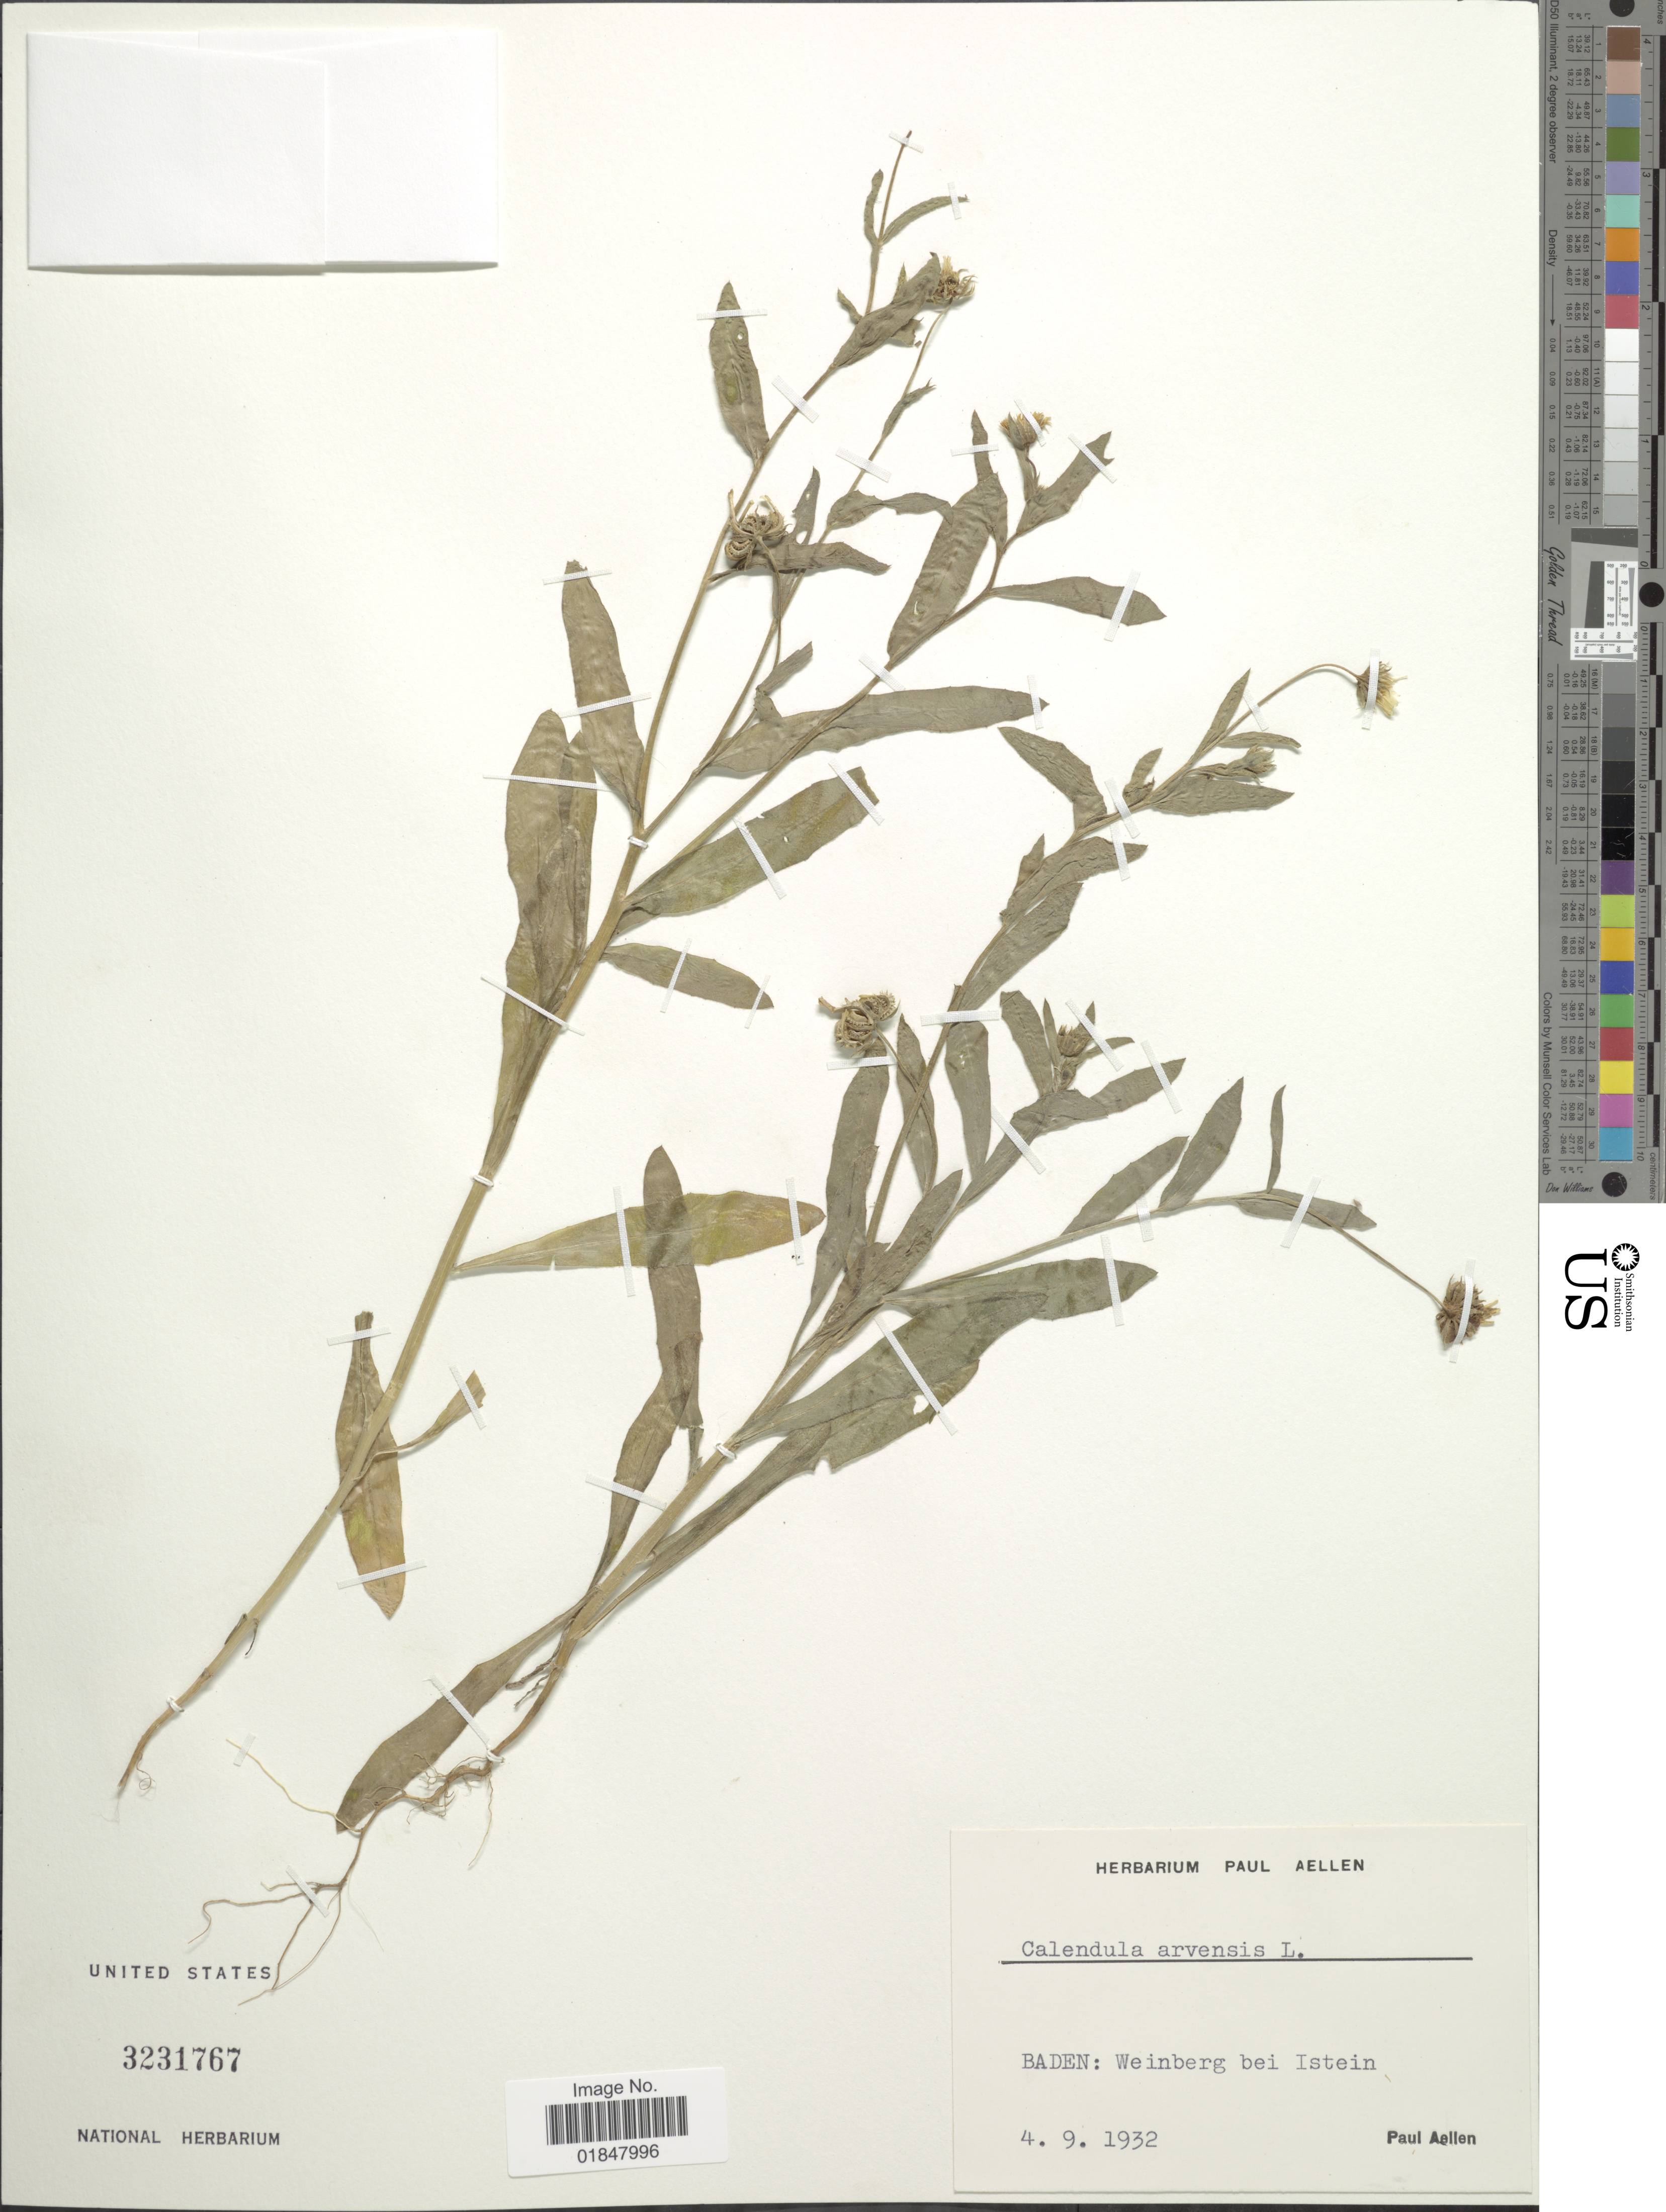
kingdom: Plantae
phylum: Tracheophyta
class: Magnoliopsida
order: Asterales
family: Asteraceae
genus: Calendula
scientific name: Calendula arvensis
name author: L.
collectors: P. Aellen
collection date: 1932-09-04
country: Germany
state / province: Baden-Württemberg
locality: Baden: Weinberg bei Istein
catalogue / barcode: US 3231767